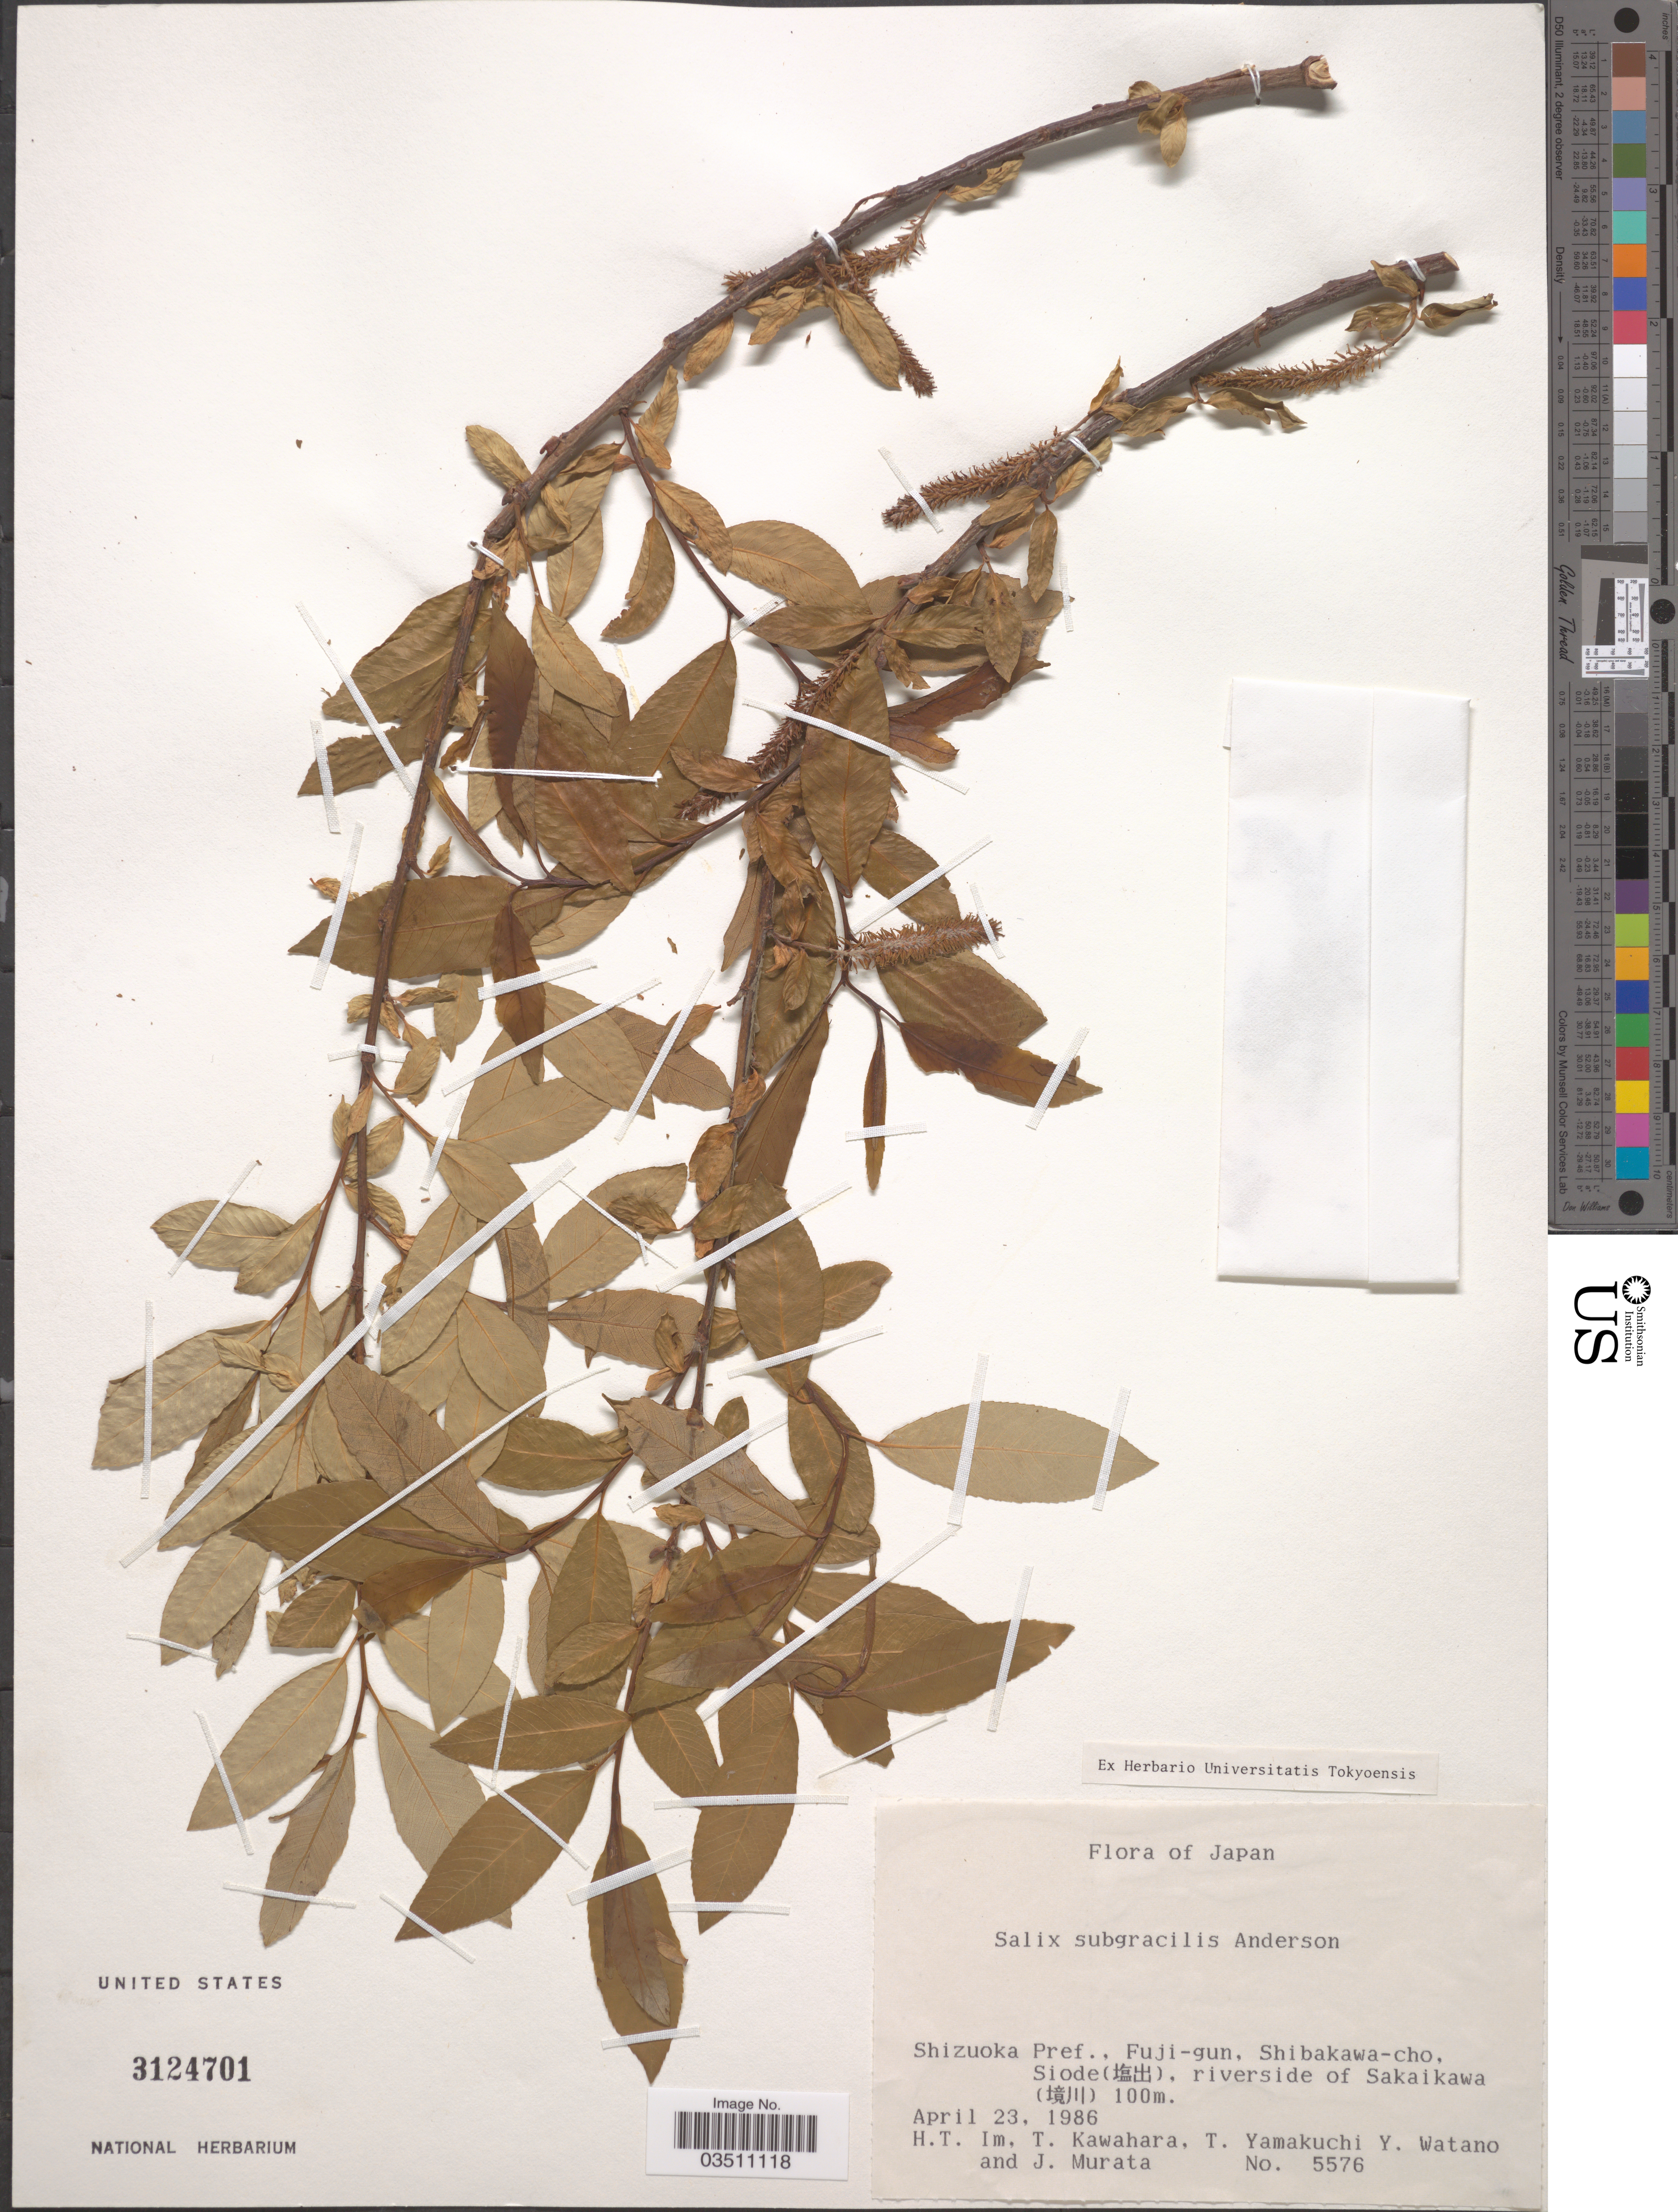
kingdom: Plantae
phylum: Tracheophyta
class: Magnoliopsida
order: Malpighiales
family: Salicaceae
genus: Salix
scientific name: Salix subfragilis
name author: Andersson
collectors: H. Im, T. Kawahara, T. Yamakuchi, Y. Watano & J. Murata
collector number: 5576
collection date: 1986-04-23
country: Japan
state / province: Sizuoka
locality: Shizuoka Pref., Fuji-gun, Shibakawa-cho, Siode (X), riverside of Sakaikawa (X).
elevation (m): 100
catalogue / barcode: US 3124701